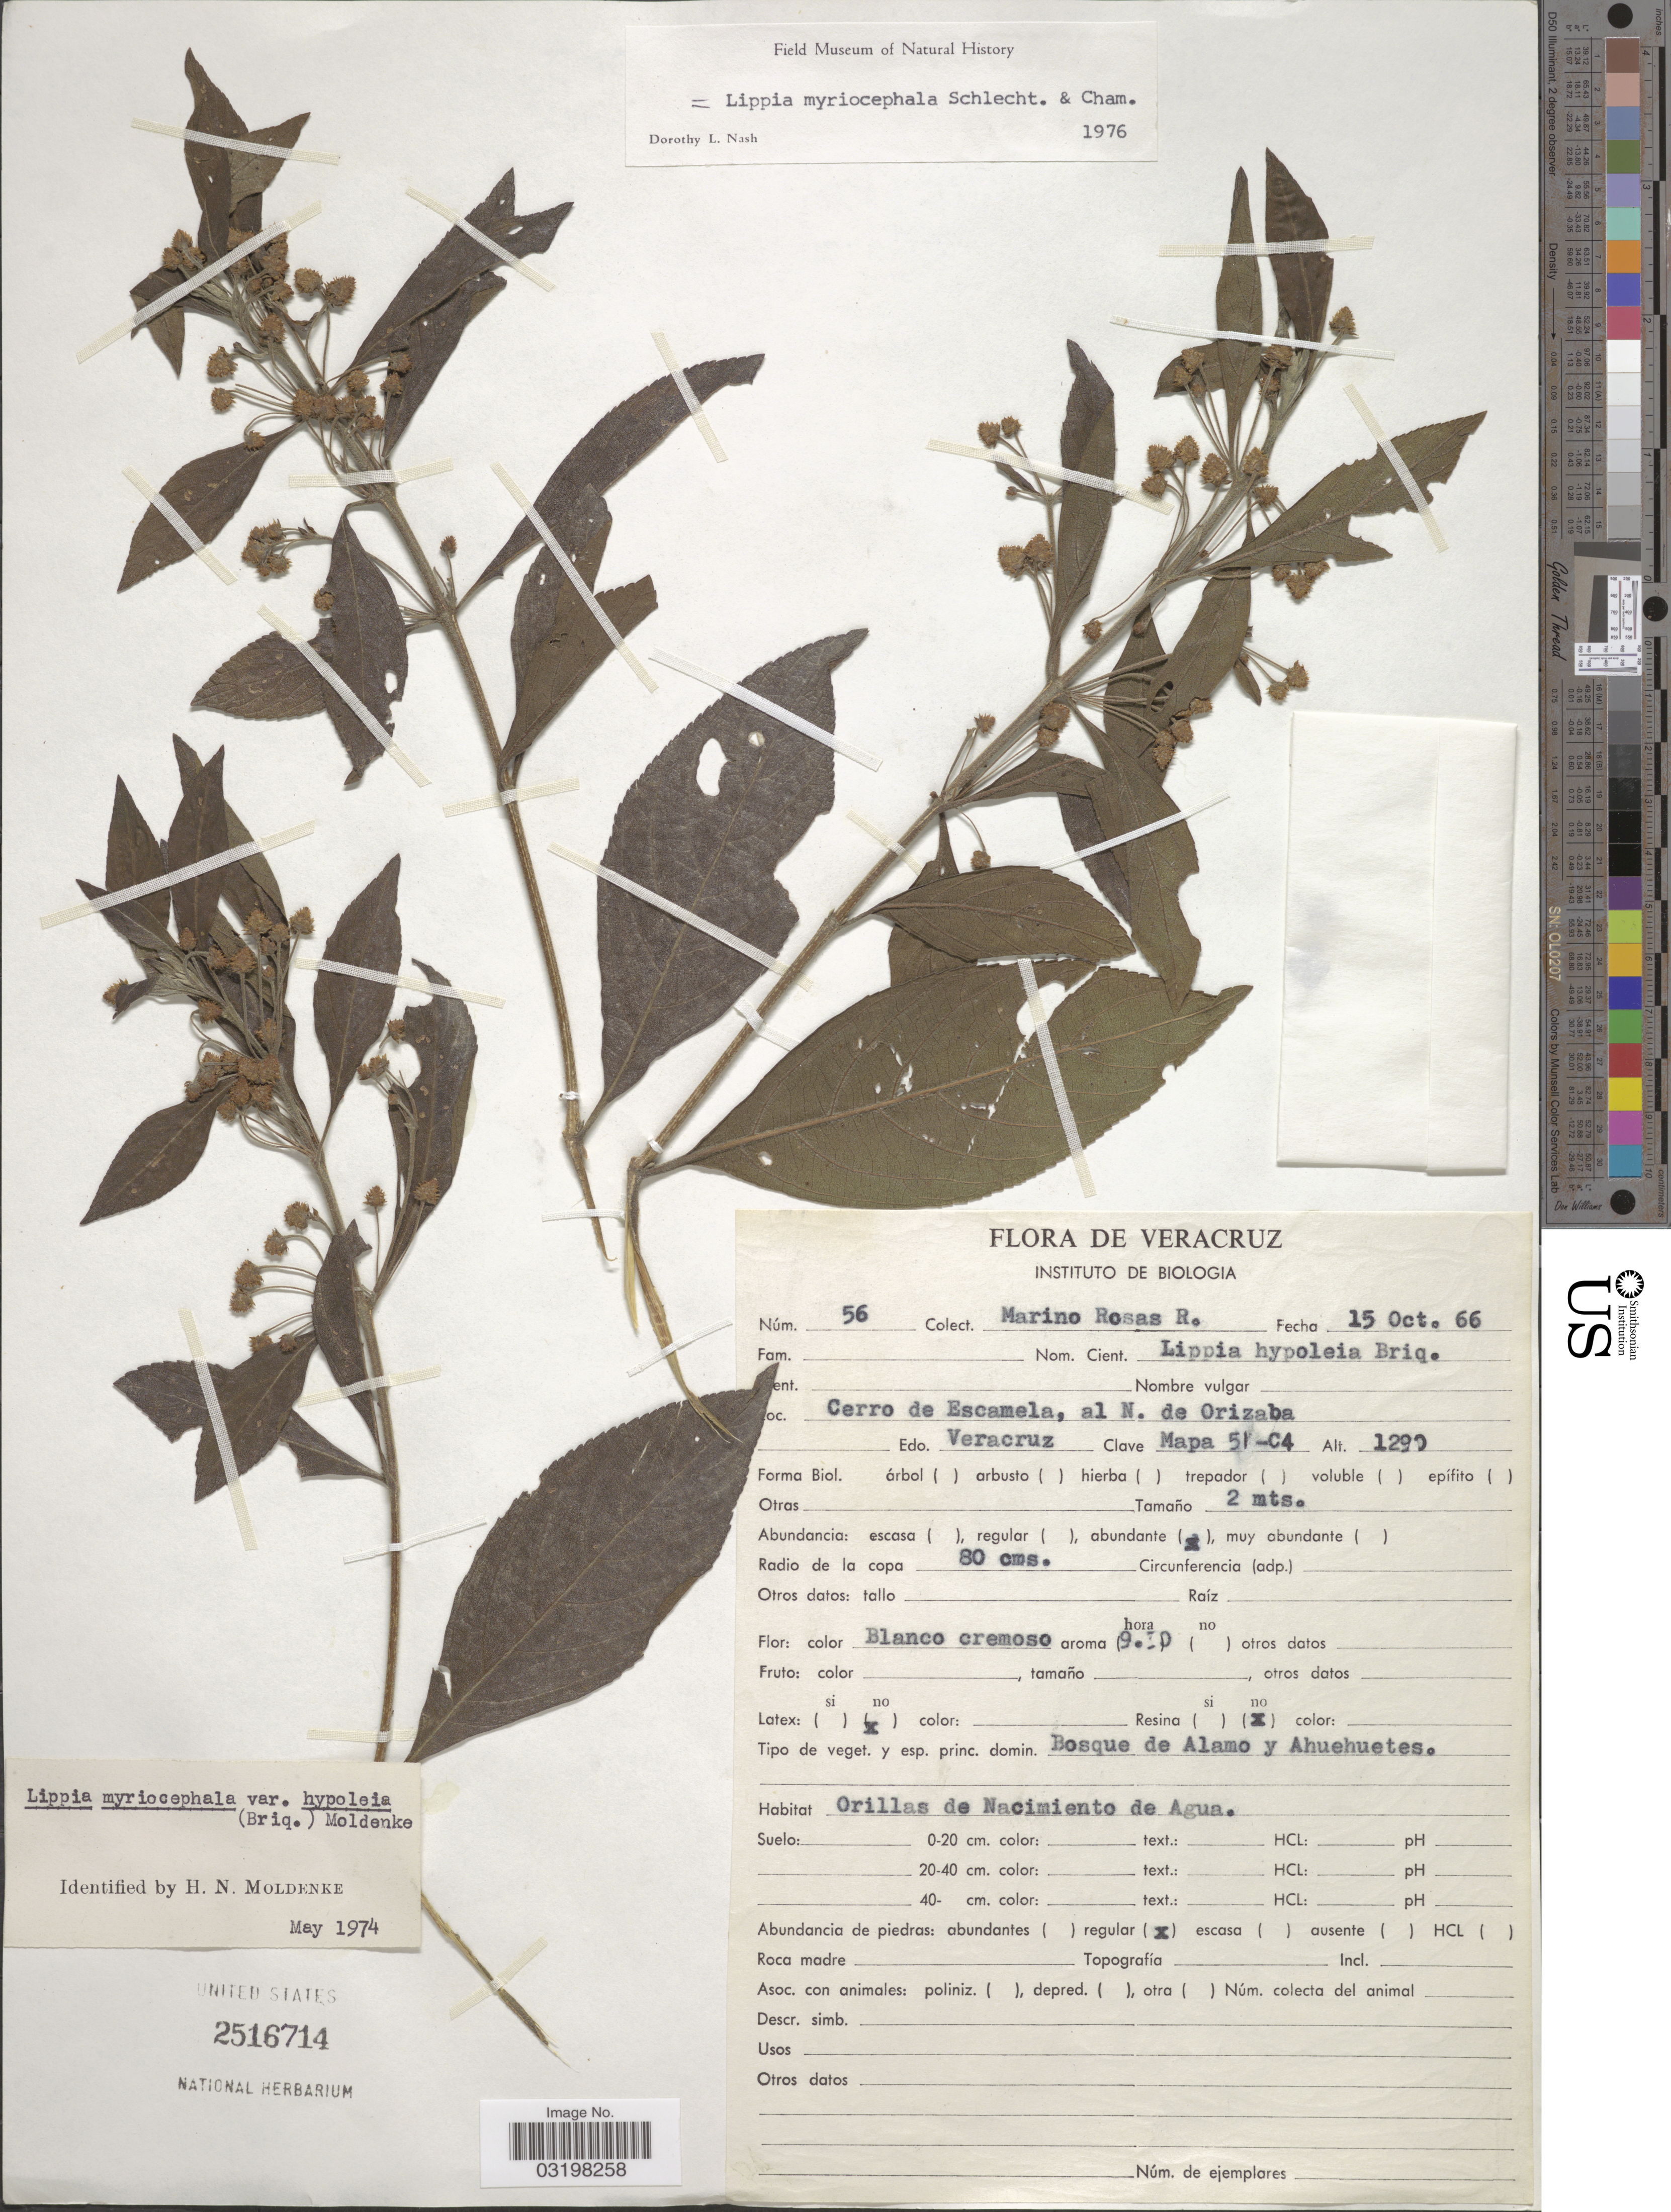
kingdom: Plantae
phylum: Tracheophyta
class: Magnoliopsida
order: Lamiales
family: Verbenaceae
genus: Lippia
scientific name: Lippia myriocephala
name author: Schltdl. & Cham.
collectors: M. Rosas R.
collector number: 56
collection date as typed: Transcribed d/m/y: 15/10/66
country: Mexico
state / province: Veracruz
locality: Veracruz. Cerro de Escamela, al N. de Orizaba. Edo. Veracruz. Clave Mapa 51-C4. Orillas de Nacimiento de Agua.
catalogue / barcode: US 2516714